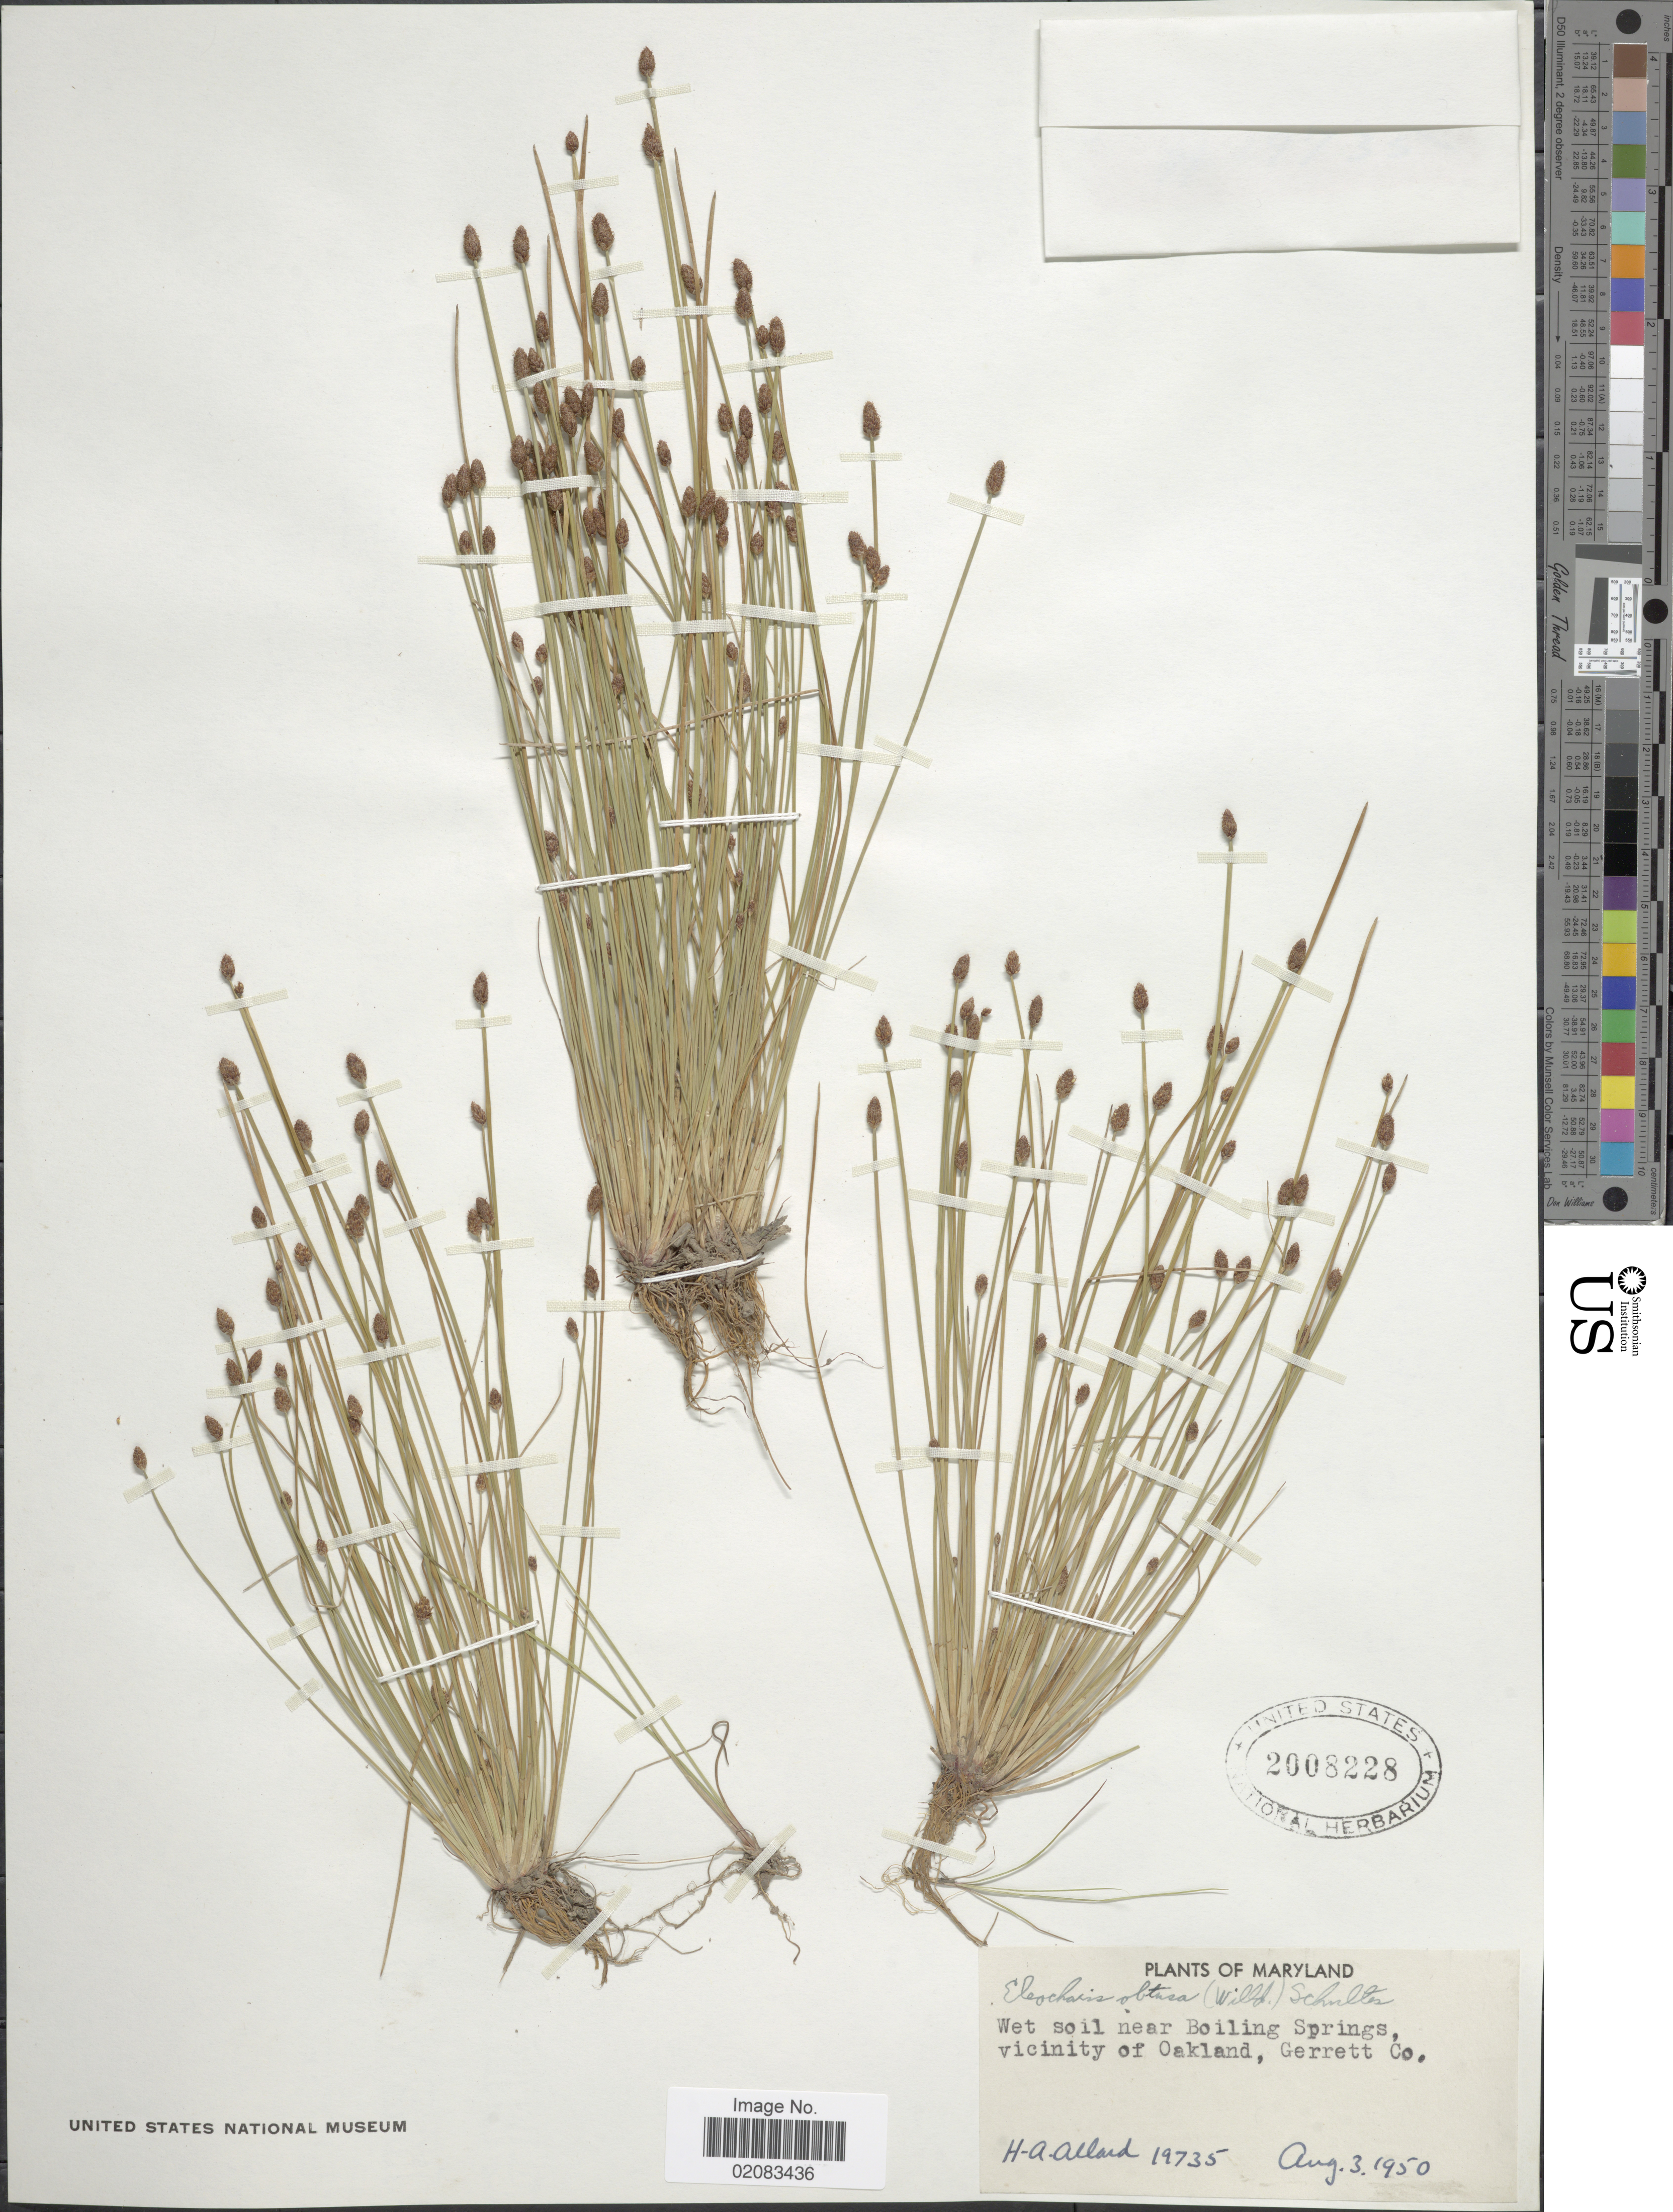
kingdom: Plantae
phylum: Tracheophyta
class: Liliopsida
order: Poales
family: Cyperaceae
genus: Eleocharis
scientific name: Eleocharis obtusa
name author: (Willd.) Schult.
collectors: H. A. Allard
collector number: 19735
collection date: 1950-08-03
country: United States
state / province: Maryland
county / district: Garrett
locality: Wet soil near Boiling Springs, vicinity of Oakland, Garrett Co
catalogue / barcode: US 2008228